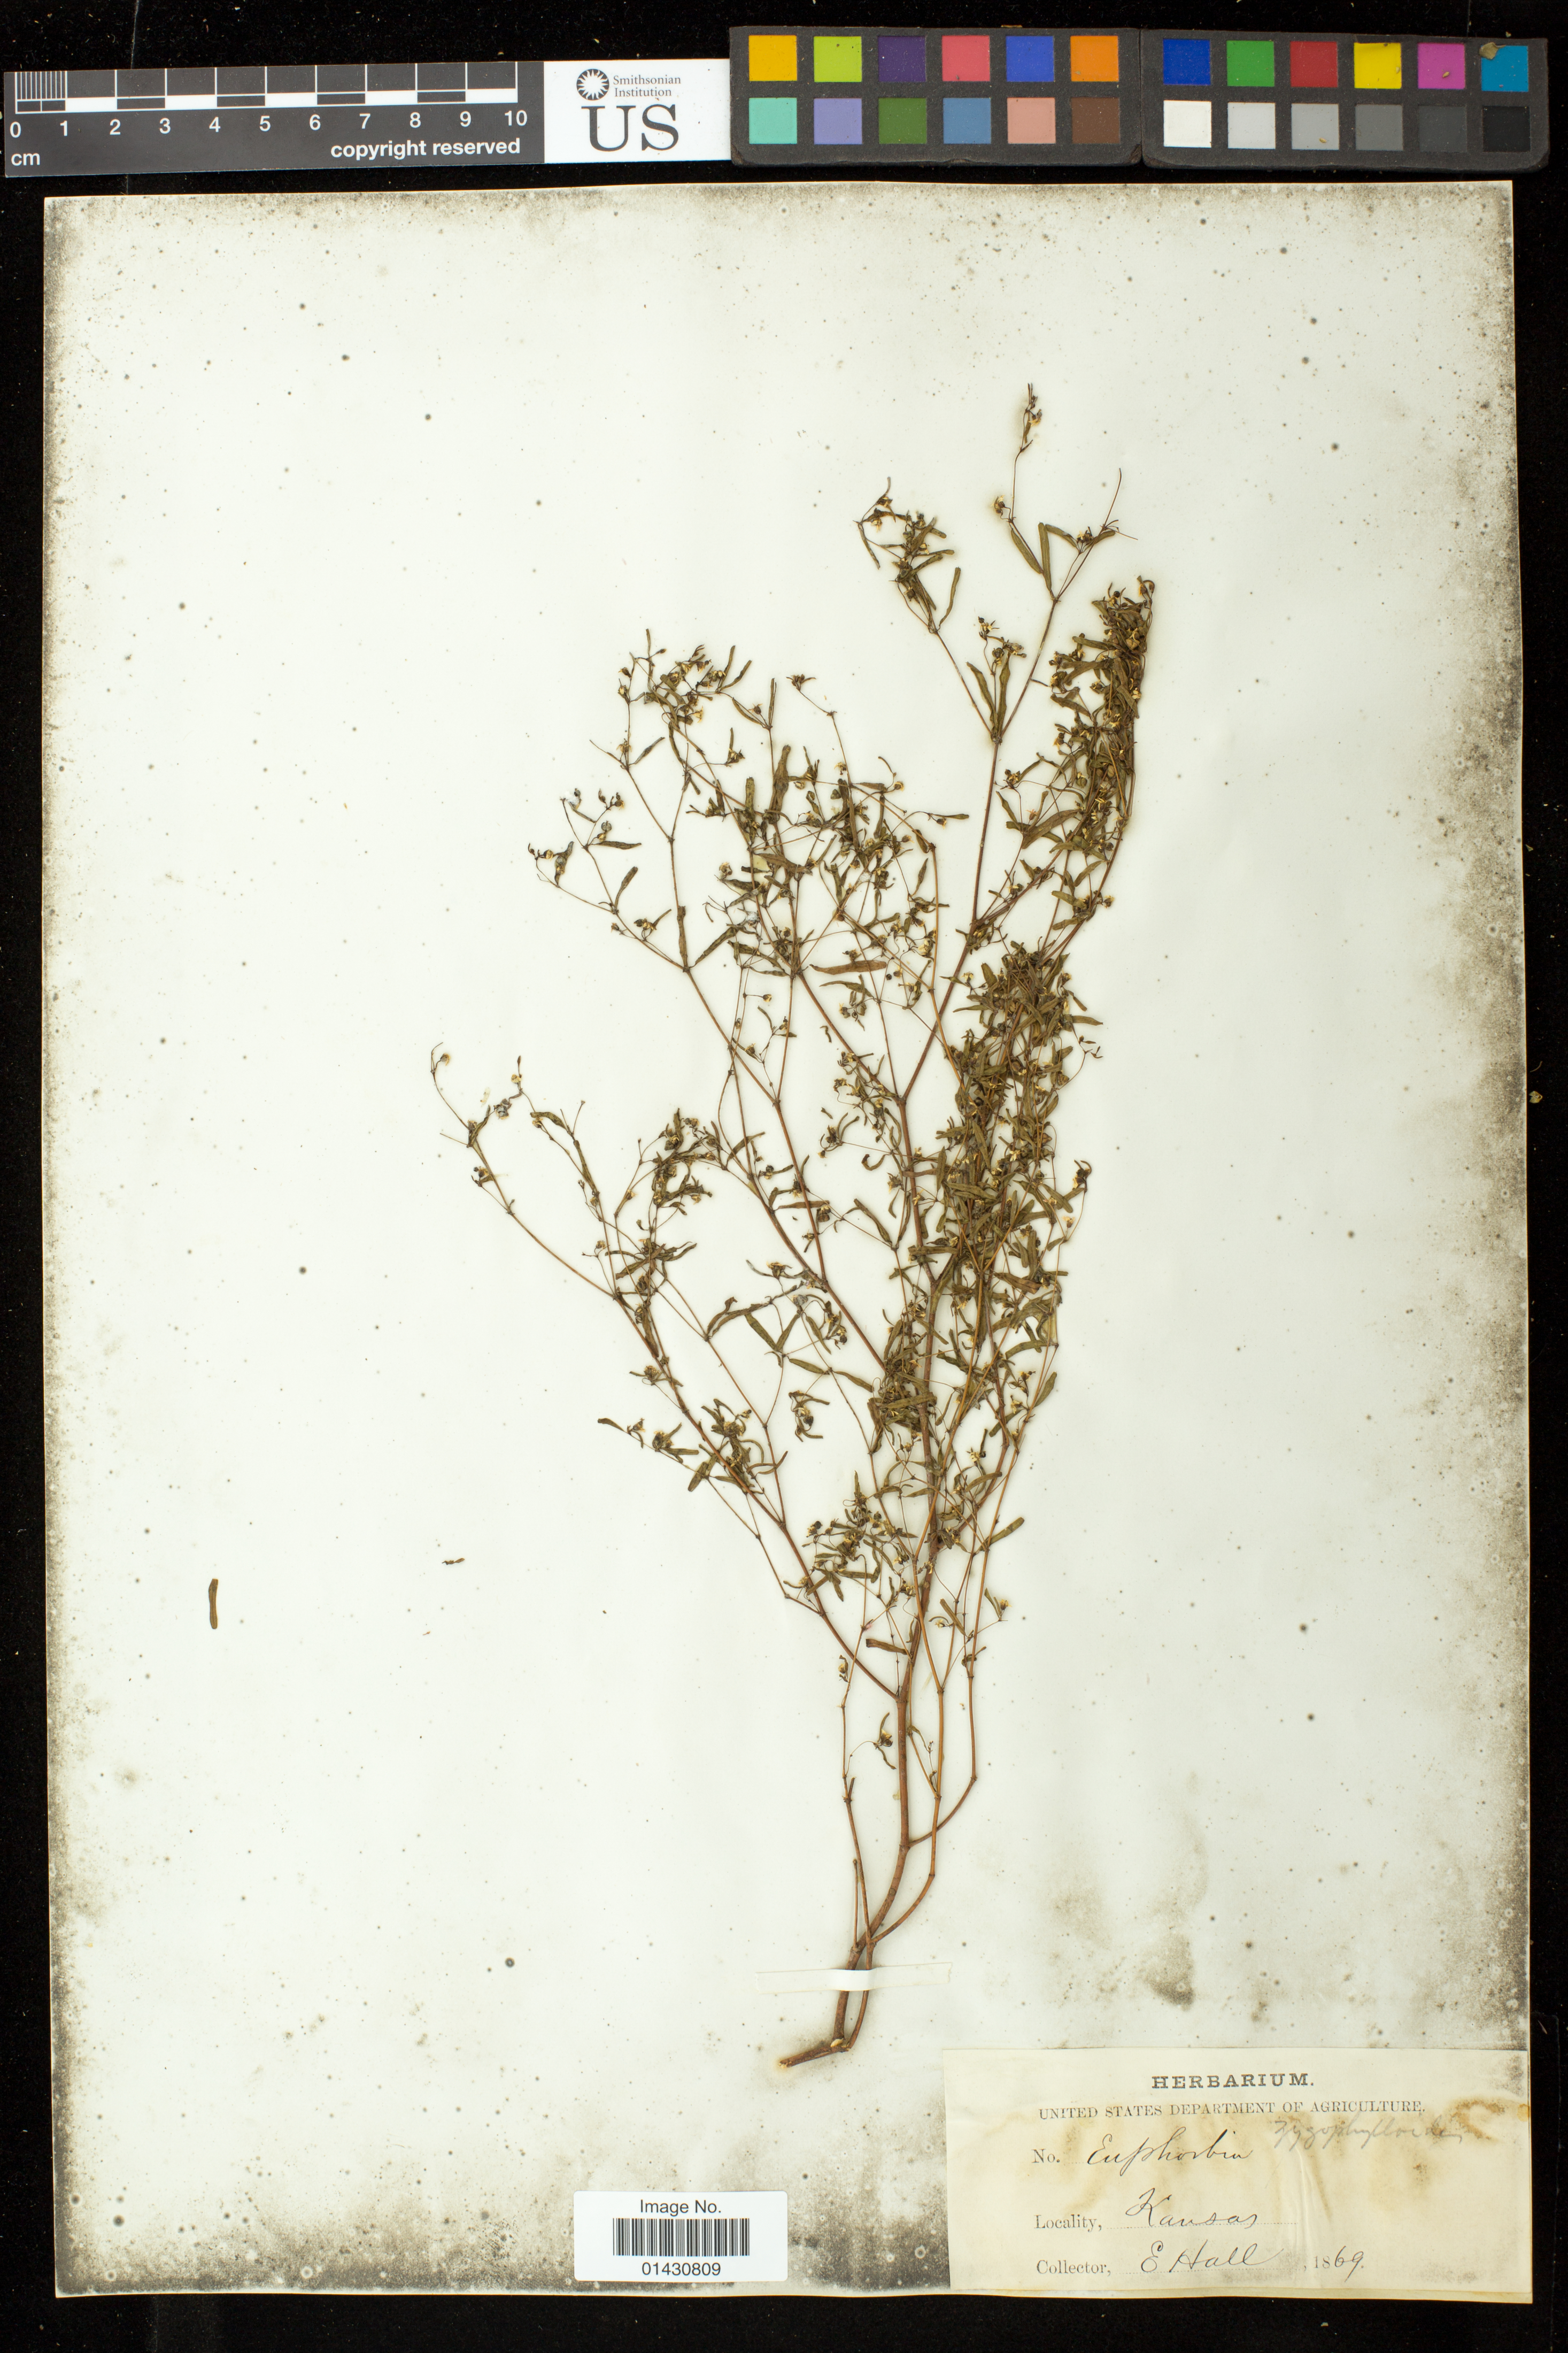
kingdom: Plantae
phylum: Tracheophyta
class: Magnoliopsida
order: Malpighiales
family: Euphorbiaceae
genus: Euphorbia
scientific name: Euphorbia missurica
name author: Raf.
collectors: E. Hall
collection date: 1869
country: United States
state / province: Kansas